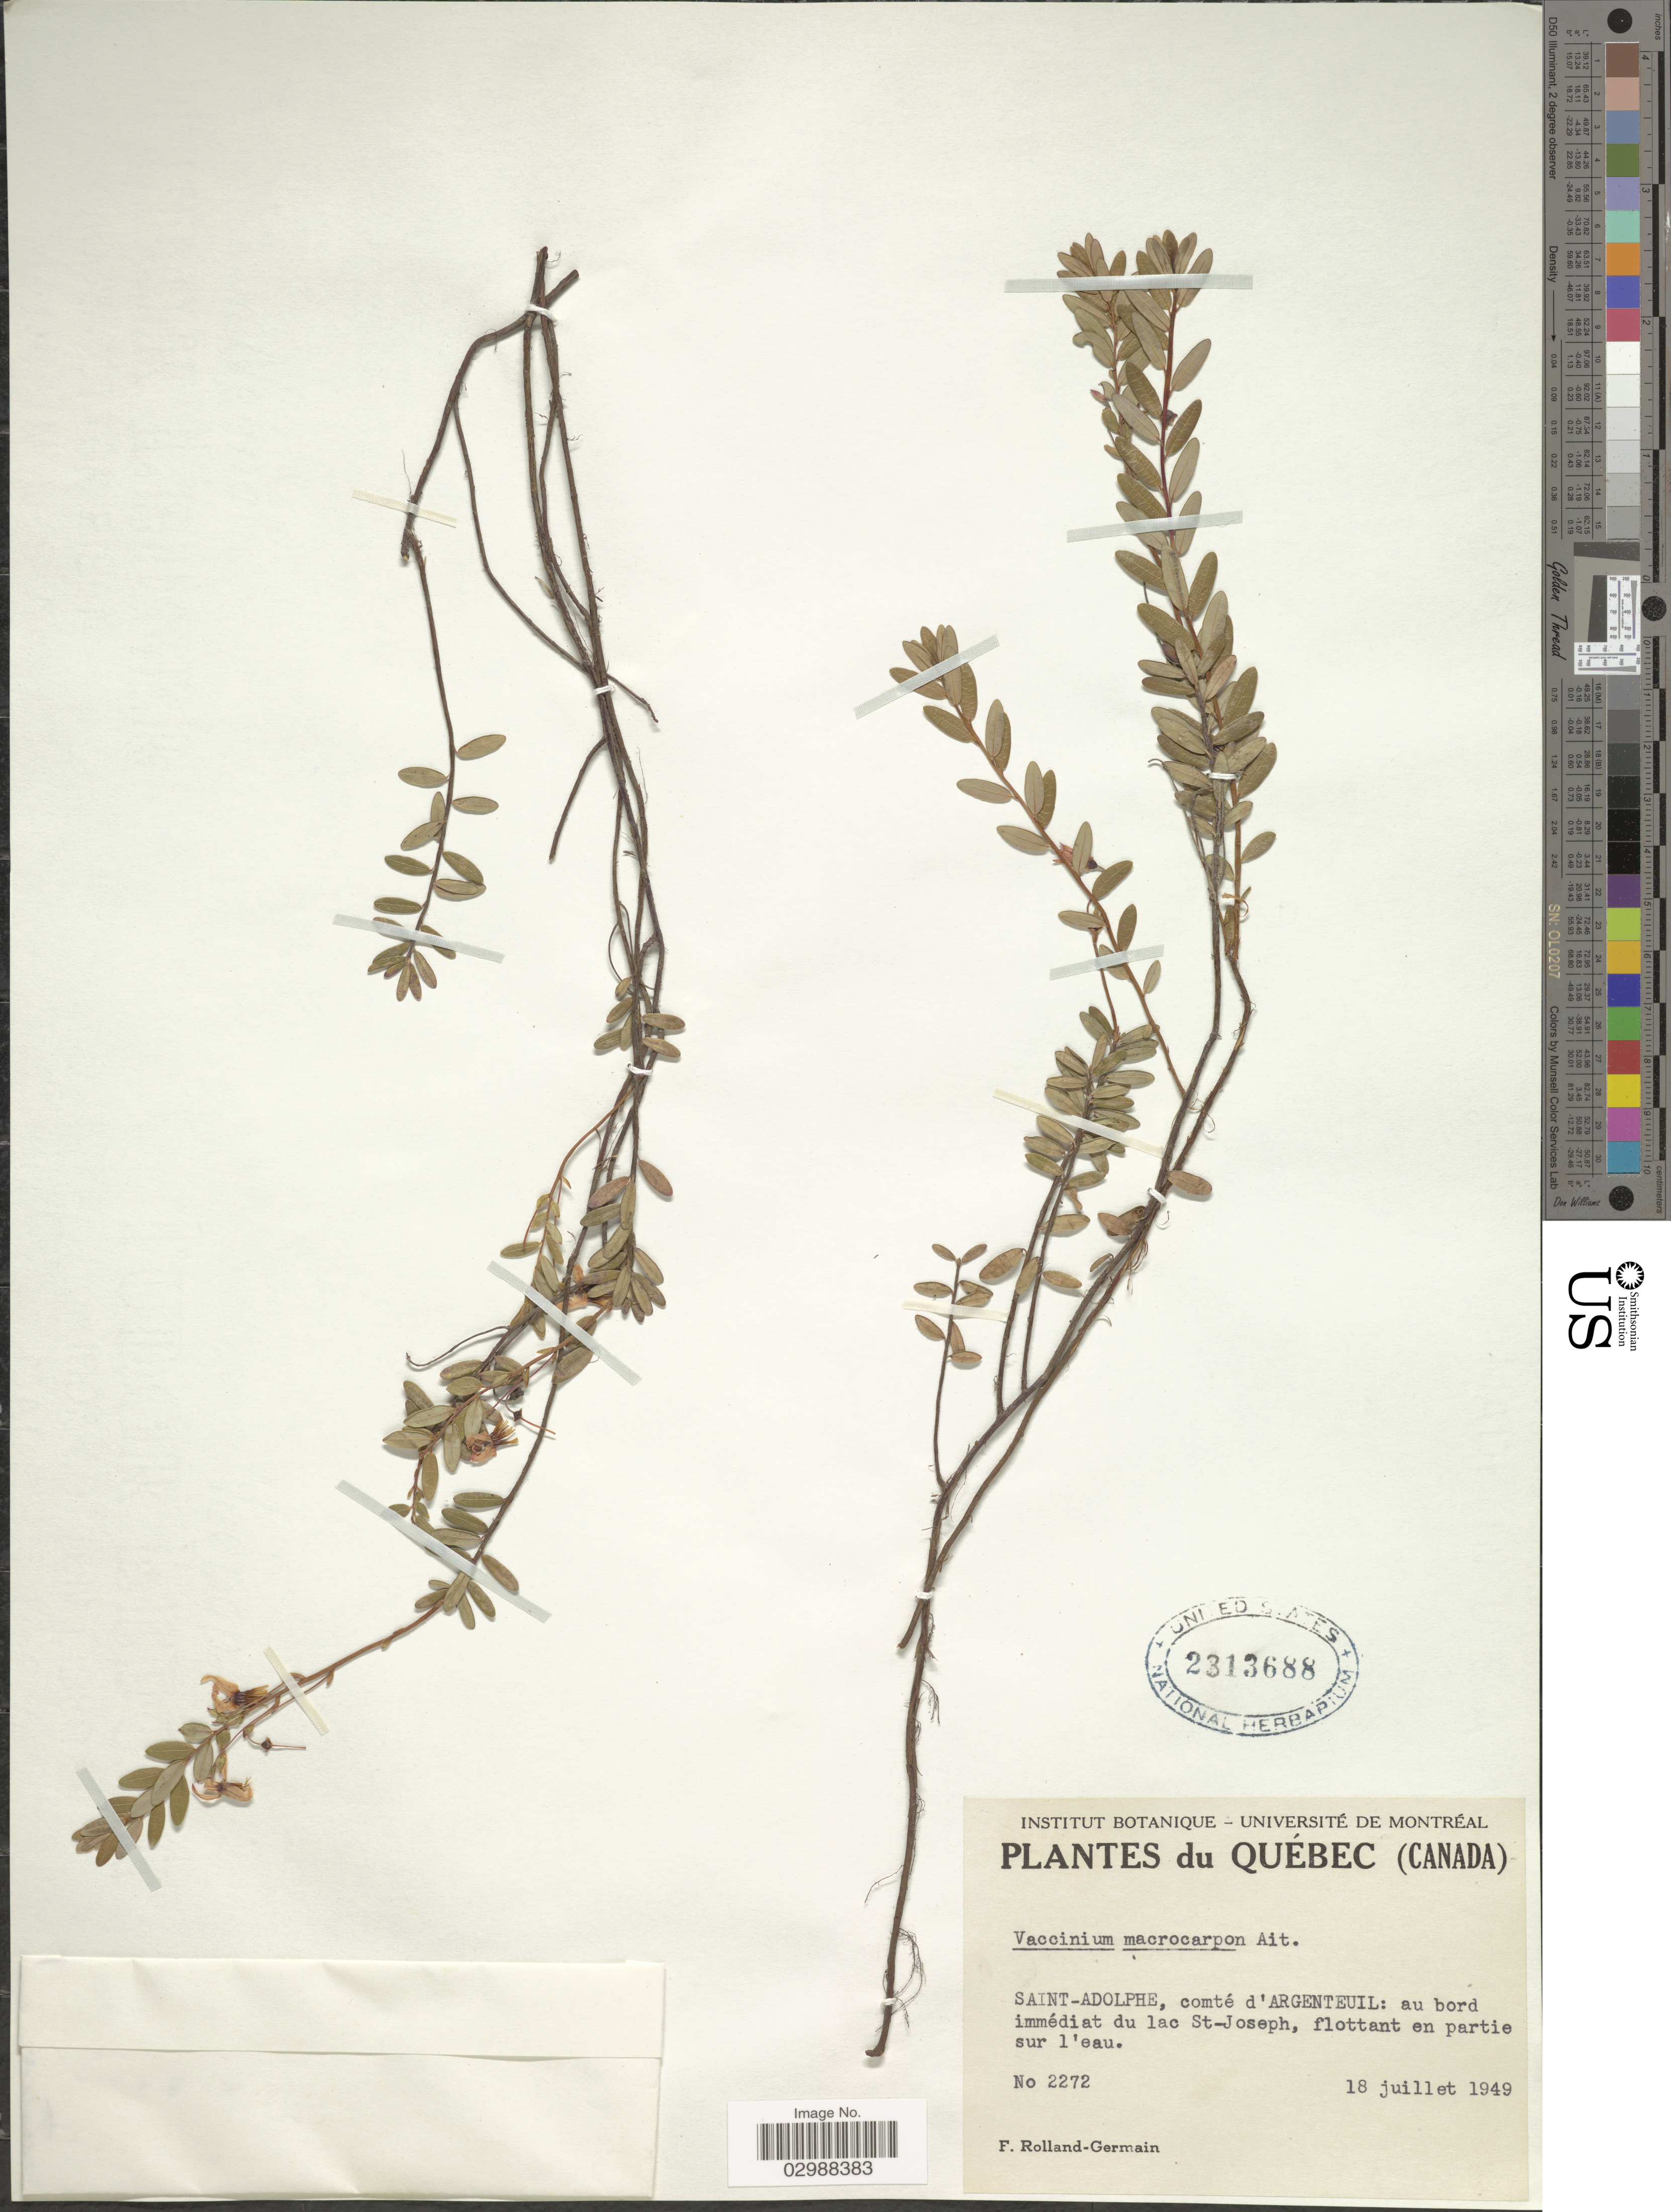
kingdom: Plantae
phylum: Tracheophyta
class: Magnoliopsida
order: Ericales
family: Ericaceae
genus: Vaccinium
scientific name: Vaccinium macrocarpon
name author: Aiton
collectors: Rolland-Germain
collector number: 2272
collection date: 1949-07-18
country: Canada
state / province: Quebec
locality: Saint-Adolphe, comté d'Argenteuil: au bord immédiat du lac St-Joseph, flottant en partie sur l'eau.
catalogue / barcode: US 2313688